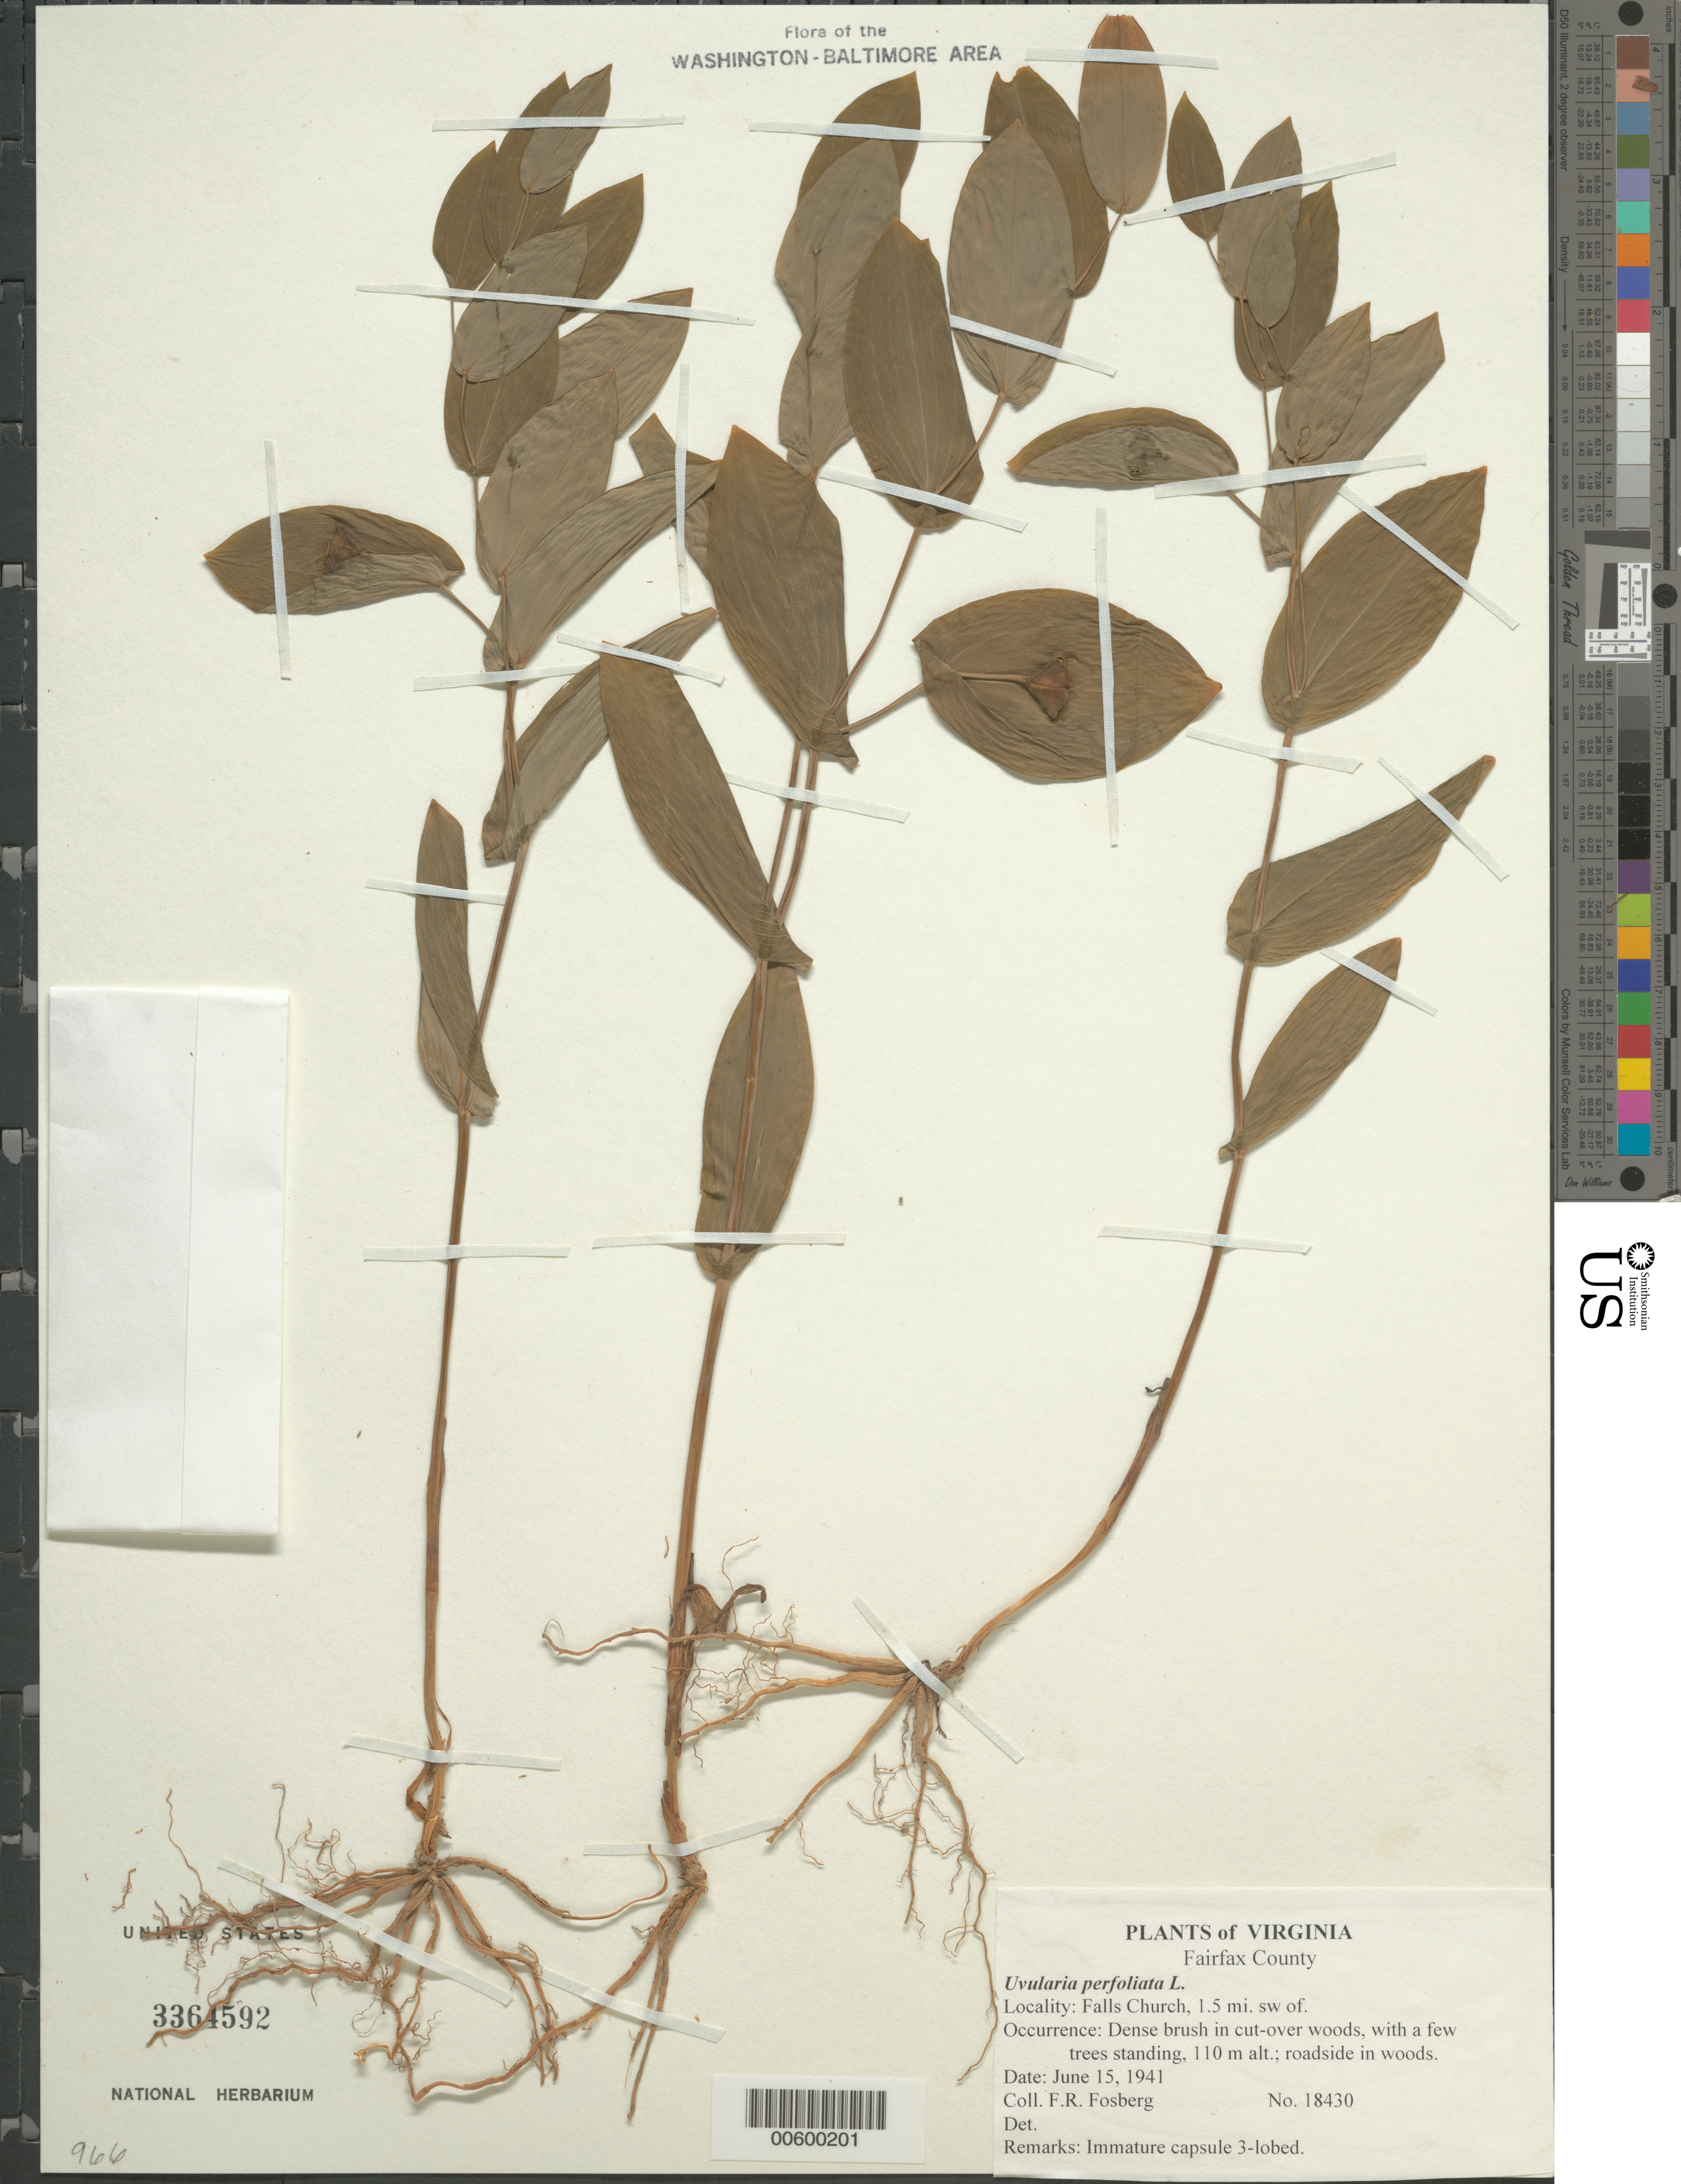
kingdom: Plantae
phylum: Tracheophyta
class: Liliopsida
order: Liliales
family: Colchicaceae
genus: Uvularia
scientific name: Uvularia perfoliata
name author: L.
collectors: F. R. Fosberg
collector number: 18430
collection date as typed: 15 Jun 1941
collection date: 1941-06-15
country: United States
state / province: Virginia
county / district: Fairfax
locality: Falls Church, 1.5 mi. SW of.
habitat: Dense brush in cut-over woods, with a few trees standing, 110 m alt.; roadside in woods.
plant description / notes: Common name: Perfoliated Belwort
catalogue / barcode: US 3364592